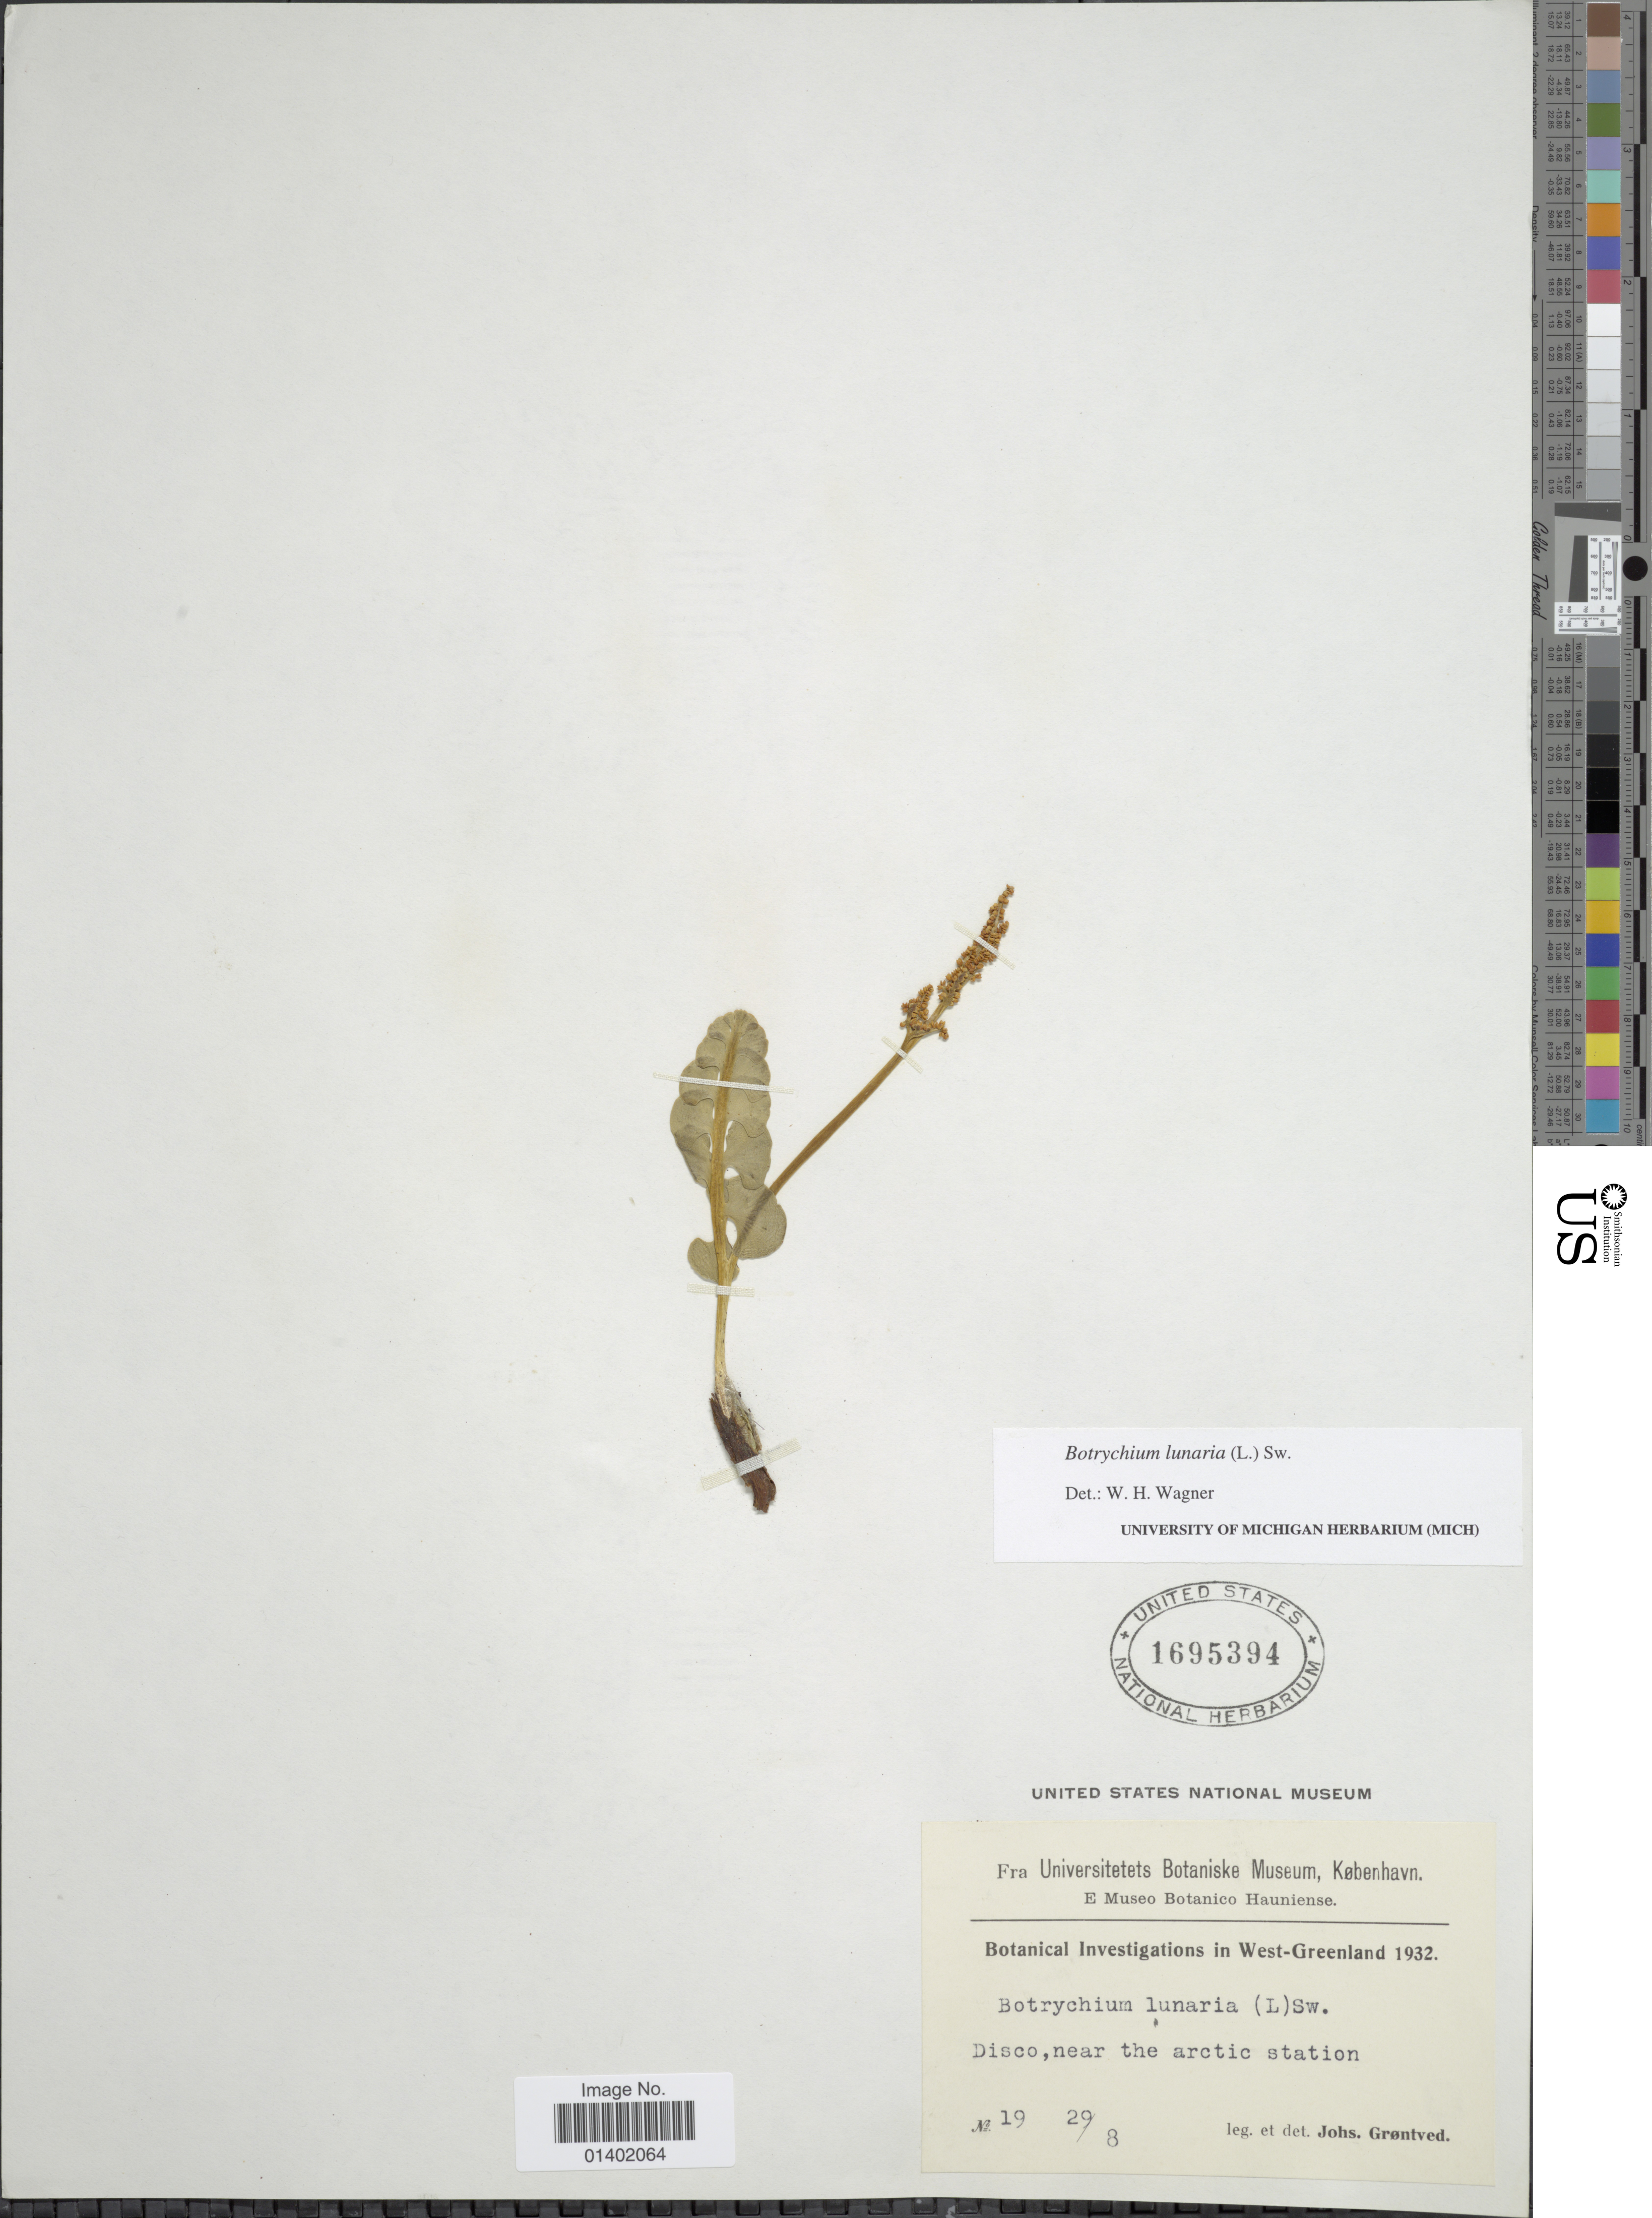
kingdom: Plantae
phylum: Tracheophyta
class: Polypodiopsida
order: Ophioglossales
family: Ophioglossaceae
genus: Botrychium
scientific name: Botrychium lunaria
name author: (L.) Sw.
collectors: J. Grontved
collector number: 19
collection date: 1932-08-29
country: Greenland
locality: West-Greenland, Disco, near the arctic station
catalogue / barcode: US 1695394